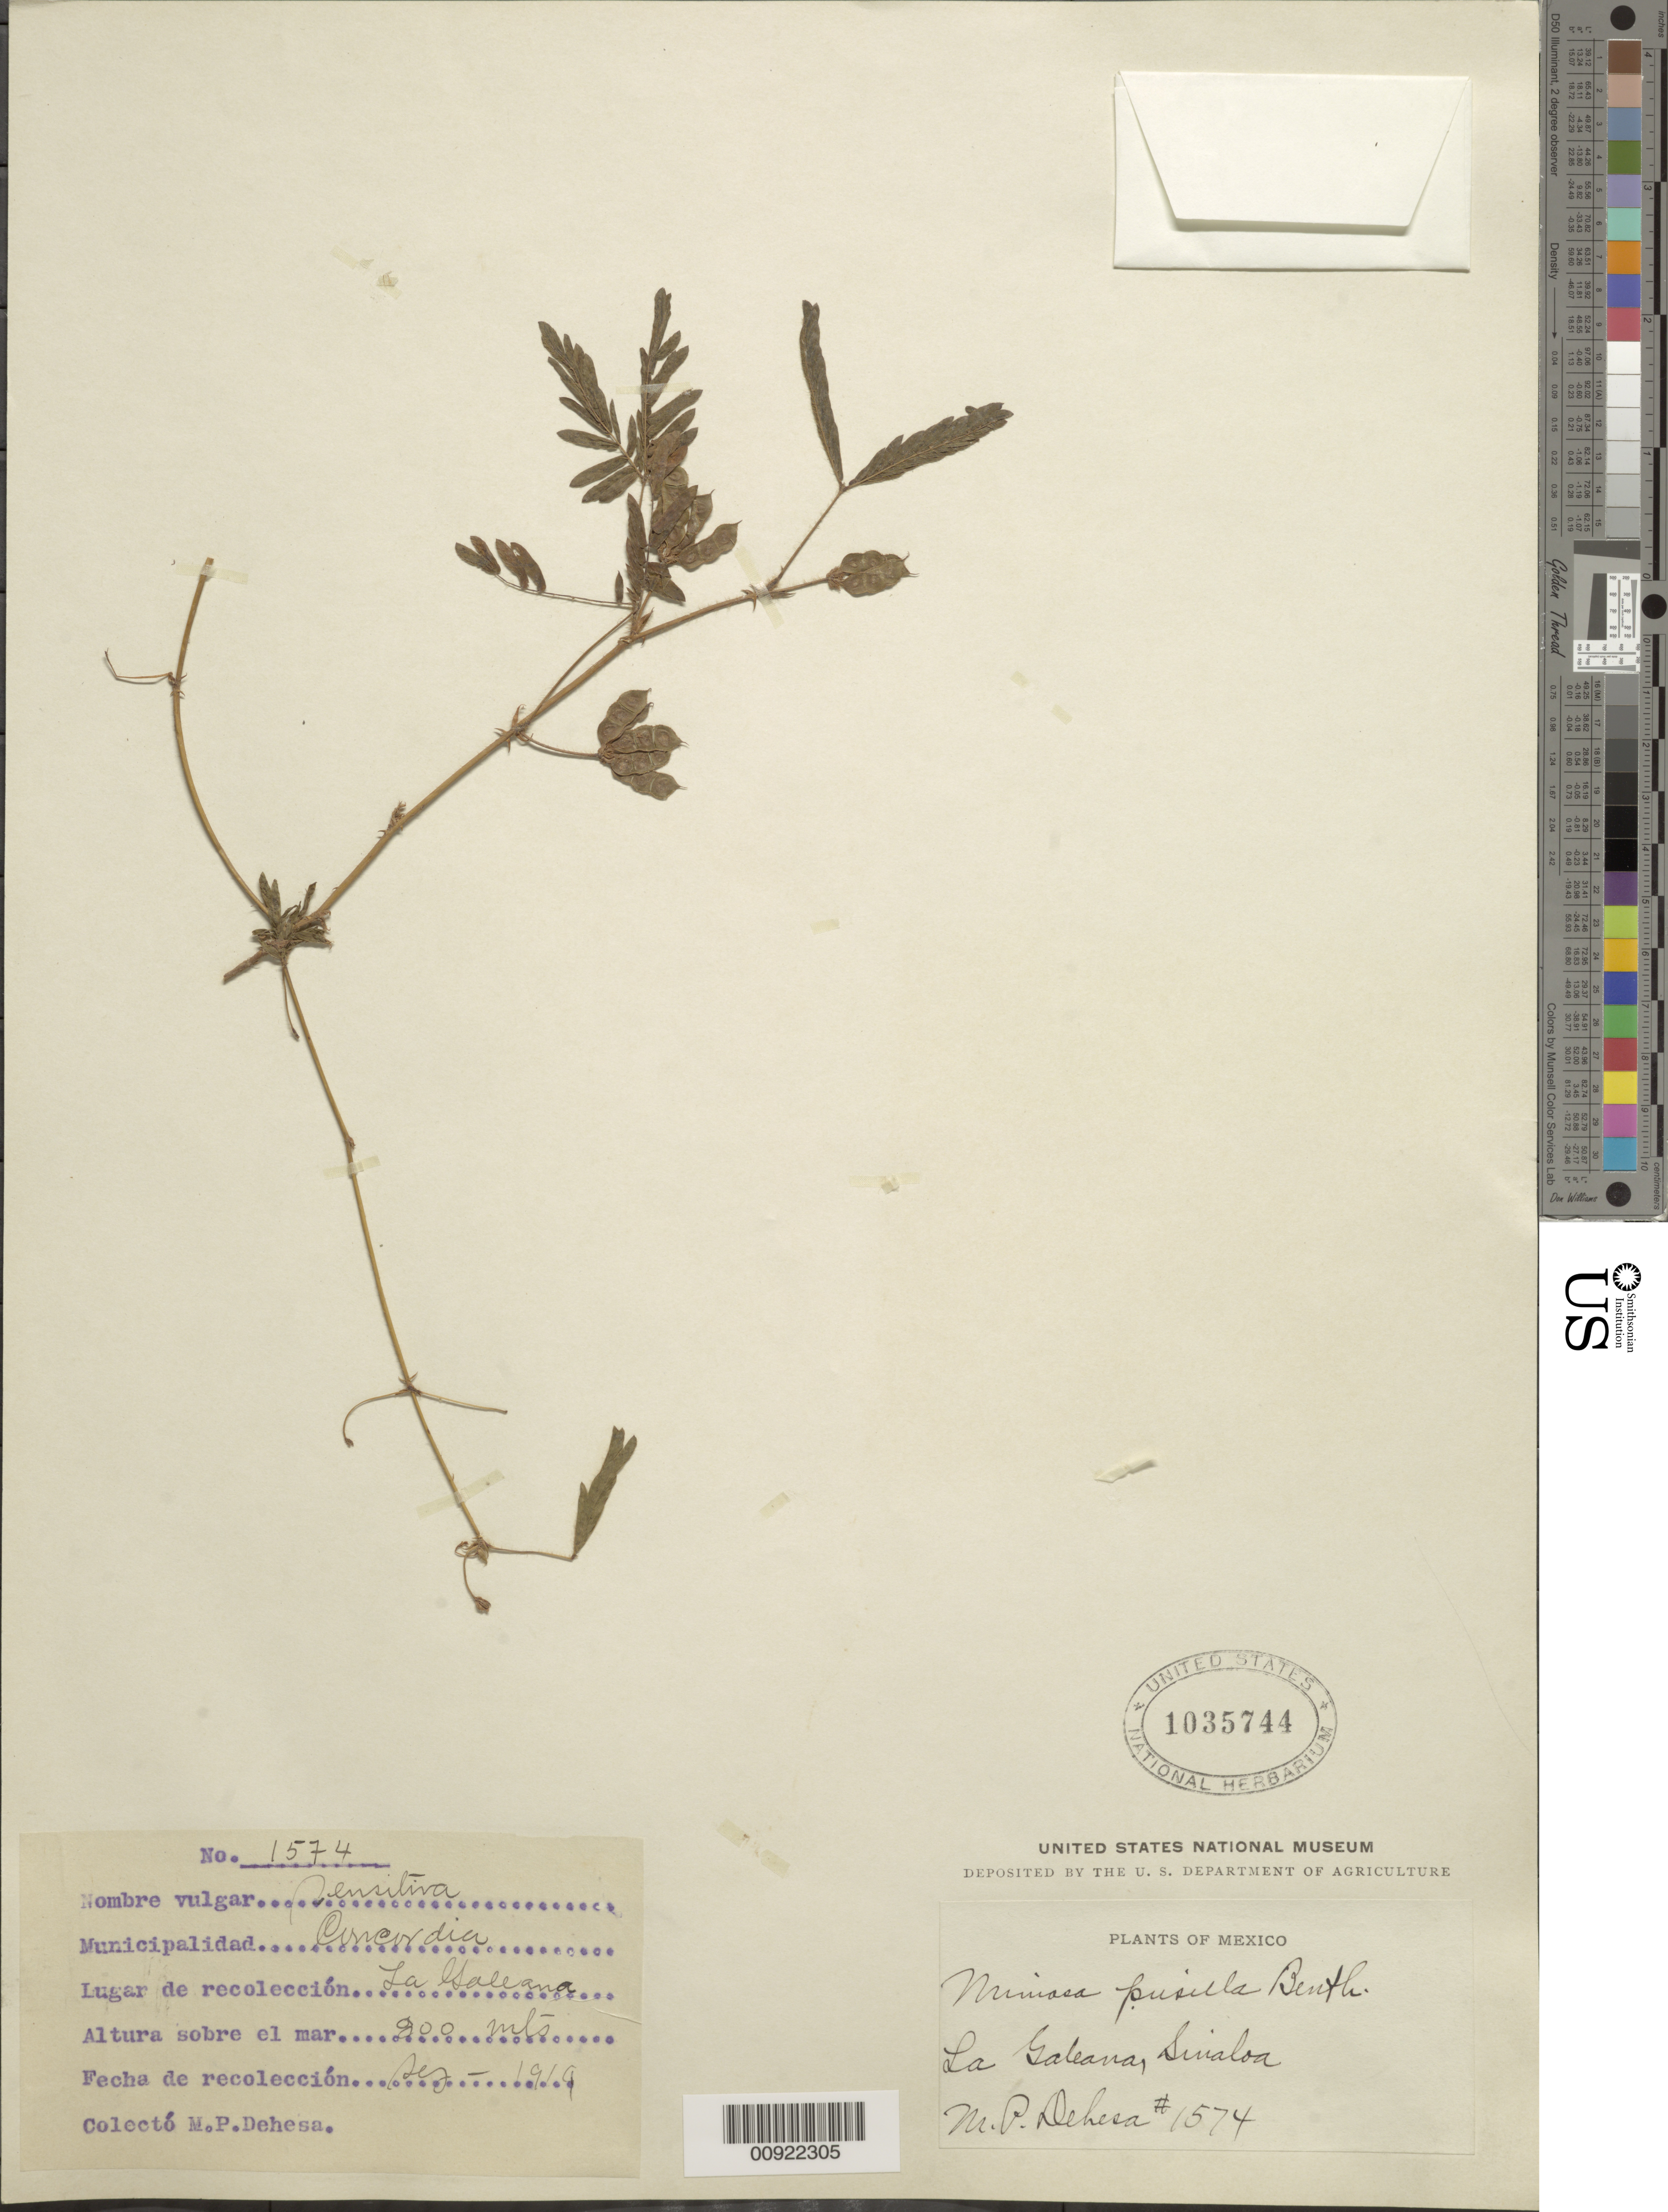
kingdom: Plantae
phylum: Tracheophyta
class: Magnoliopsida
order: Fabales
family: Fabaceae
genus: Mimosa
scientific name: Mimosa affinis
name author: B.L. Rob.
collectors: M. Dehesa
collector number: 1574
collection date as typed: Sep 1919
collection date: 1919-09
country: Mexico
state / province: Sinaloa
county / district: Concordia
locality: La Galeana, Municipalidad Concordia, Sinaloa.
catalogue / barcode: US 1035744